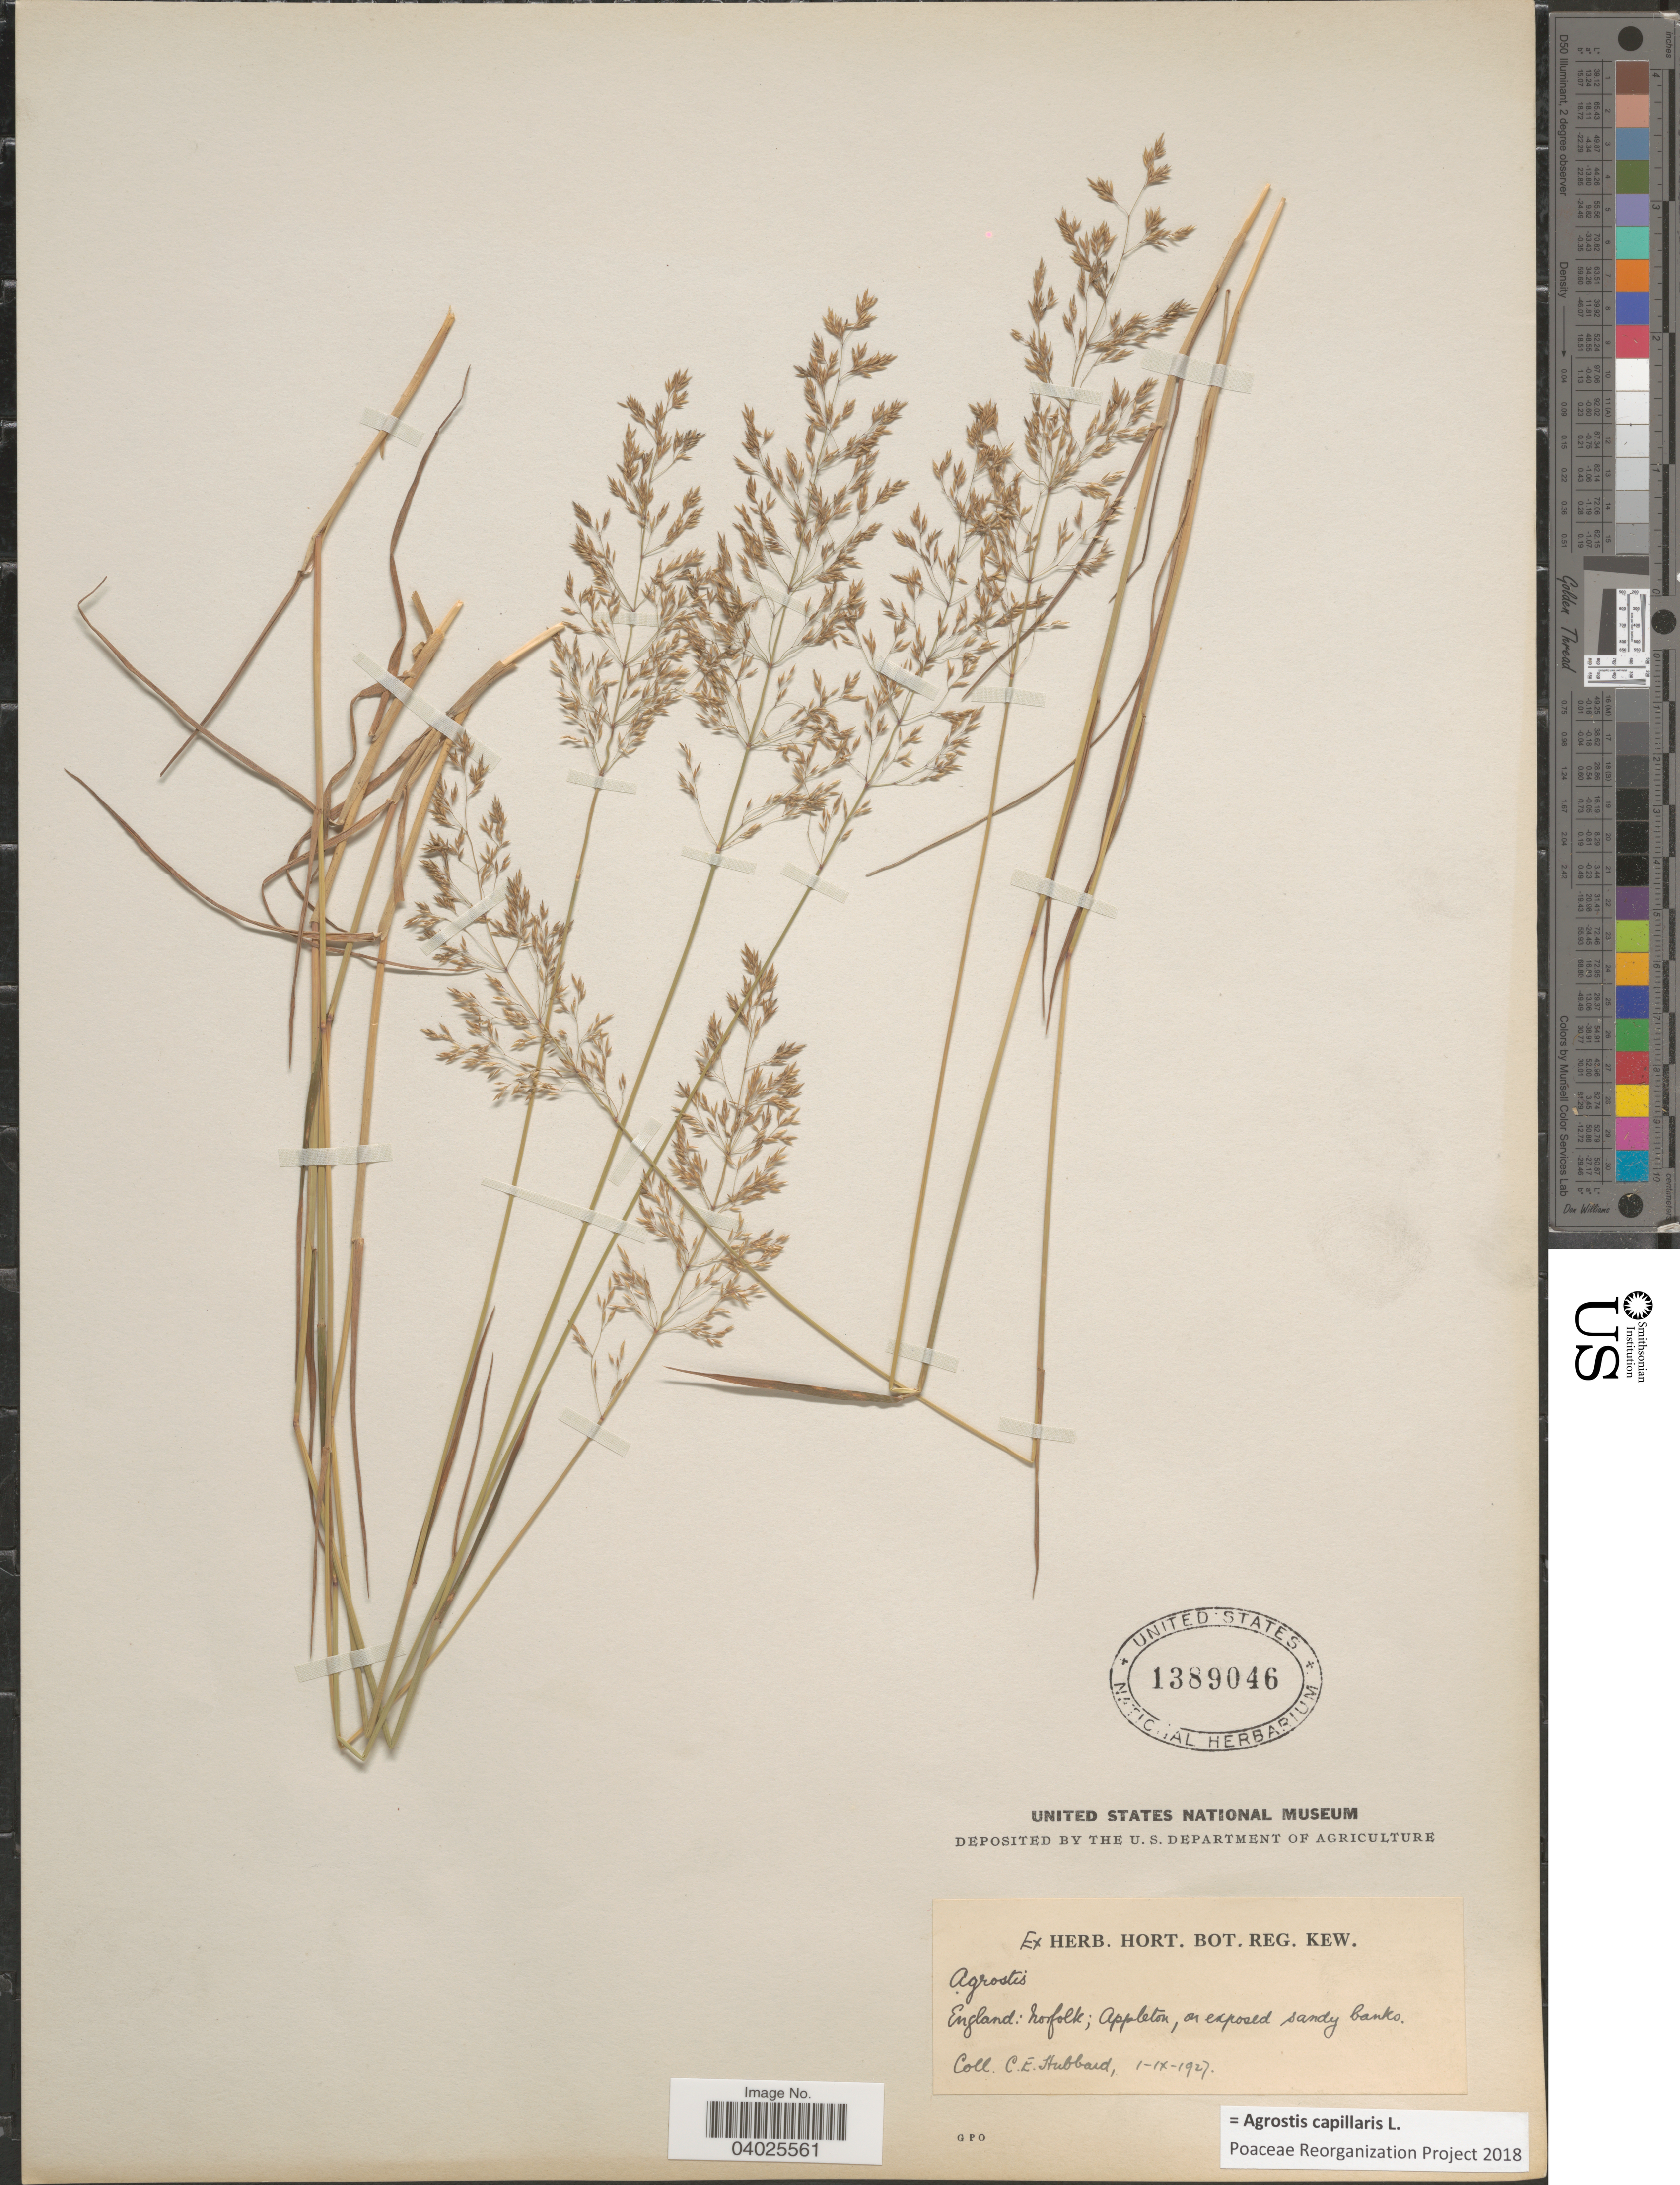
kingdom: Plantae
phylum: Tracheophyta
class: Liliopsida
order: Poales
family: Poaceae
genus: Agrostis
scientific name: Agrostis capillaris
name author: L.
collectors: C. E. Hubbard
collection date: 1927-09-01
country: United Kingdom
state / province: England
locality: Norfolk; Appleton.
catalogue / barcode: US 1389046